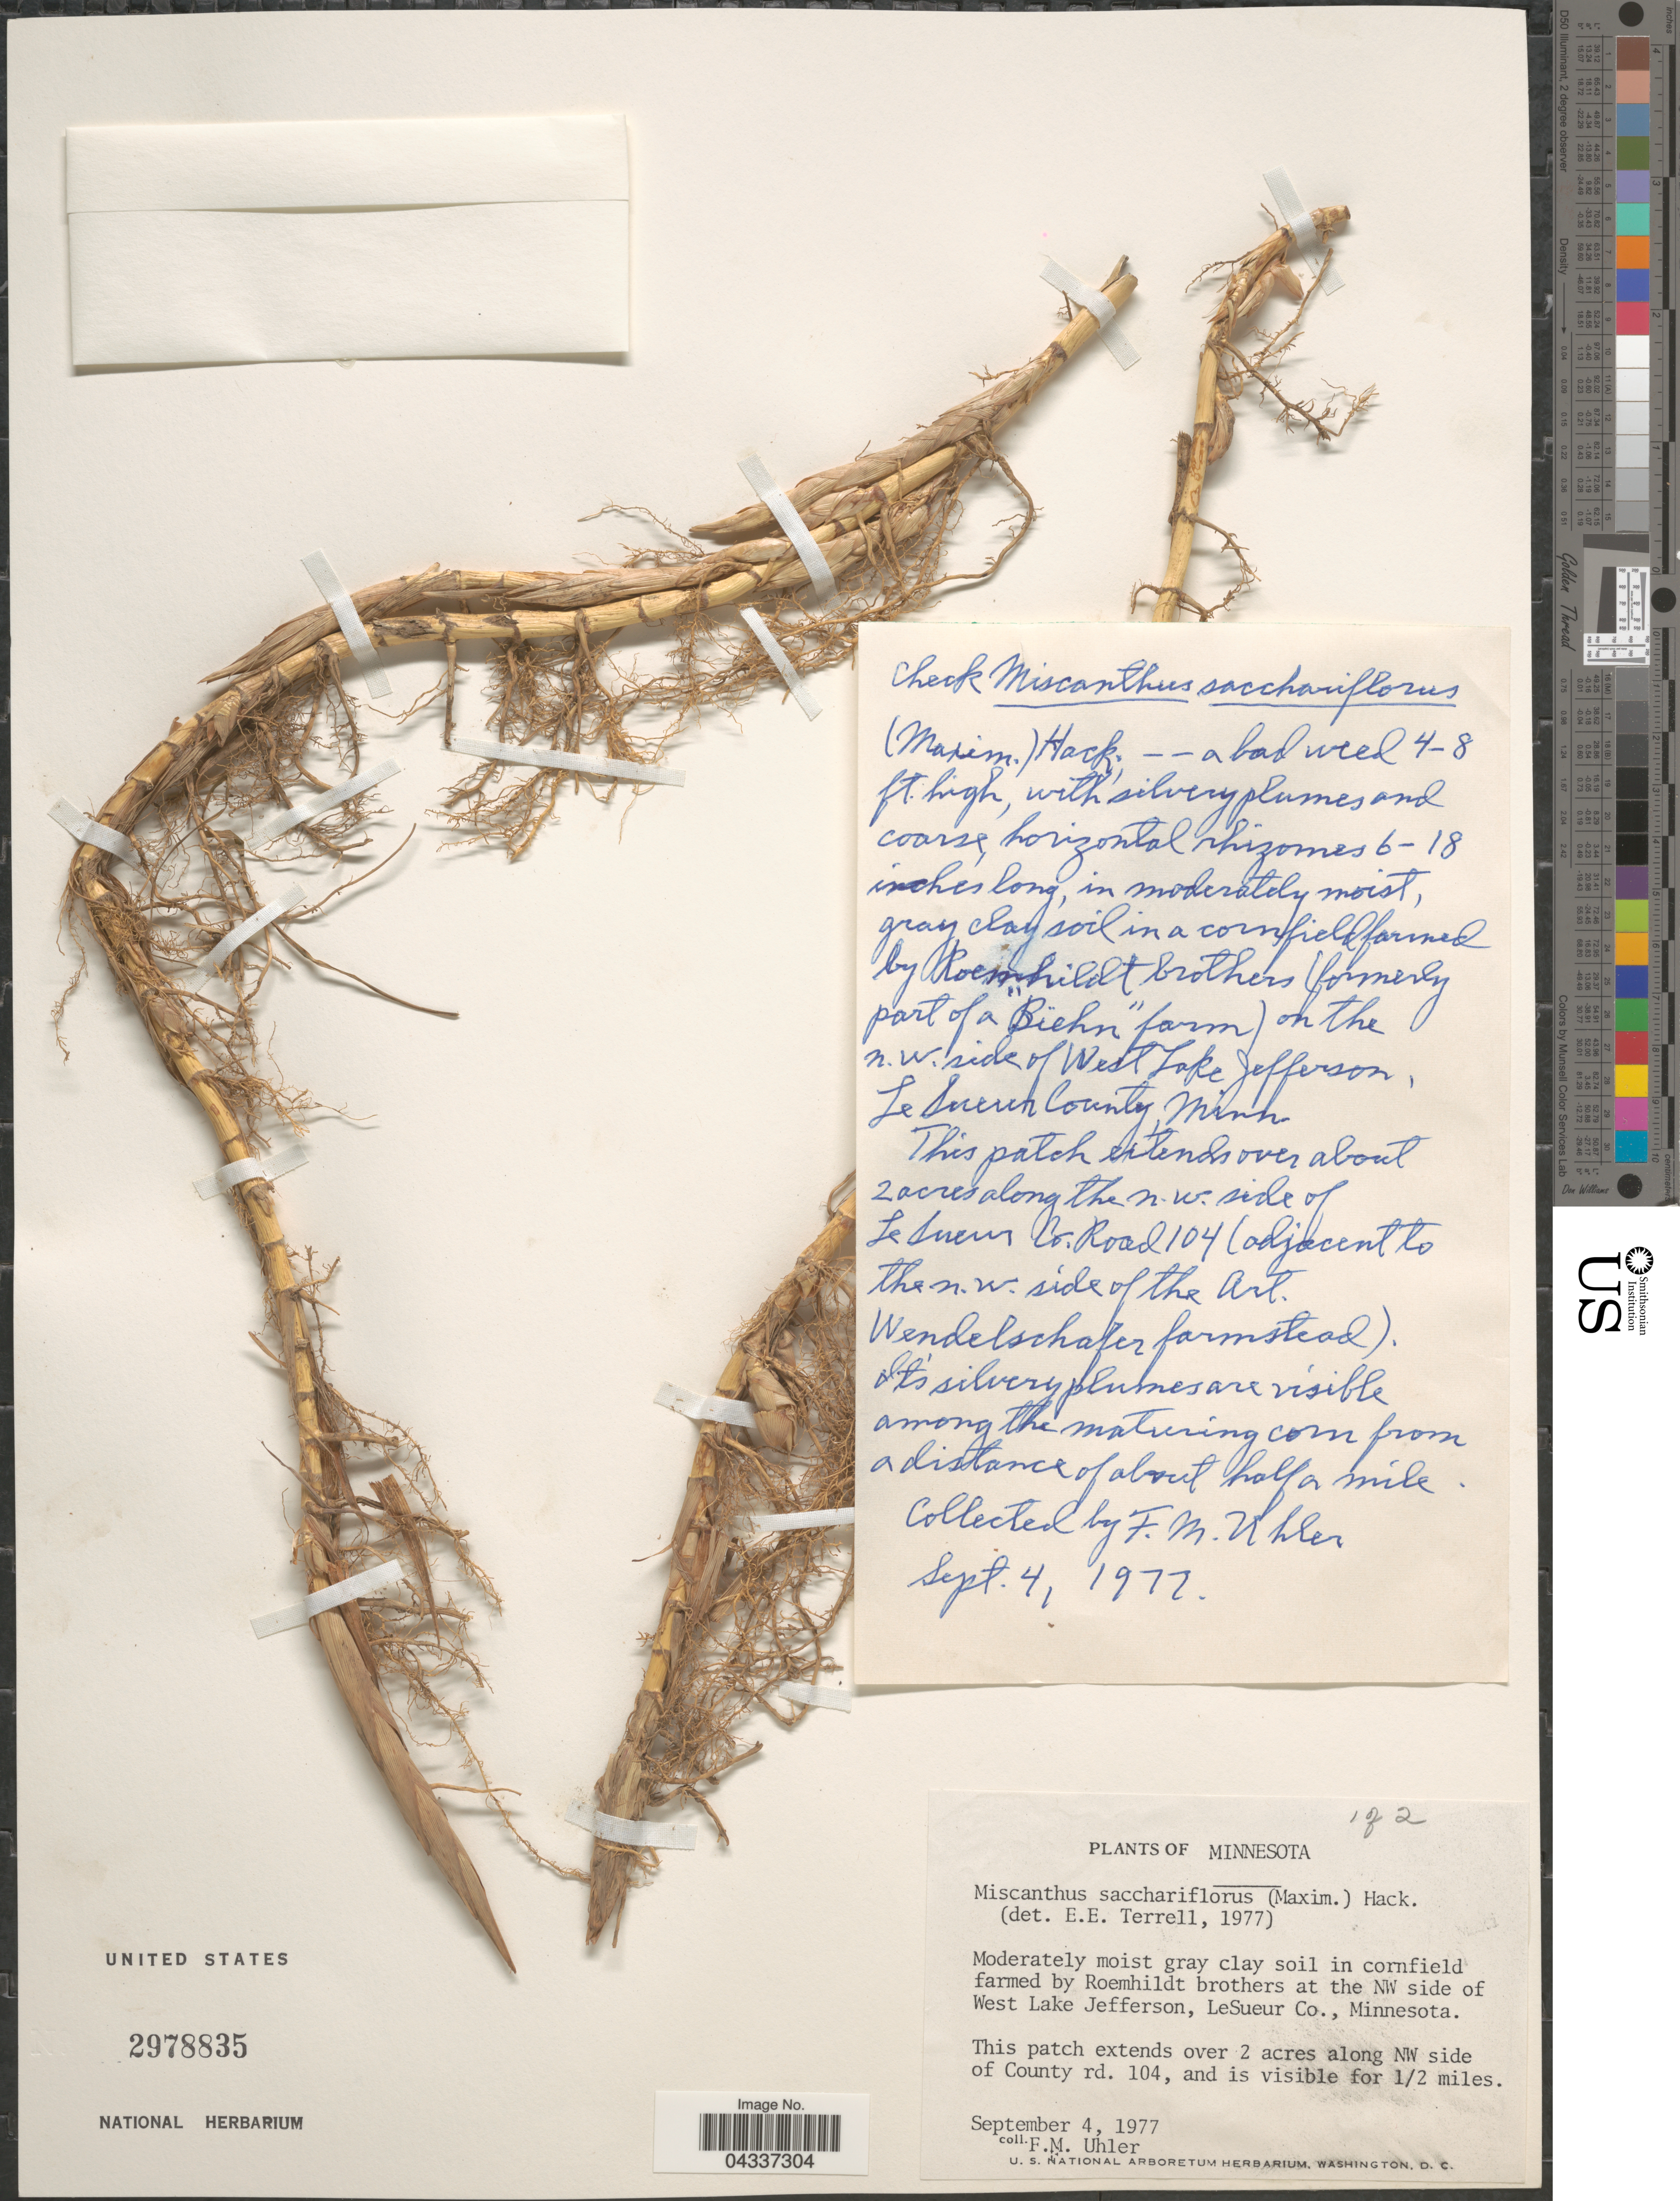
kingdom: Plantae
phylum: Tracheophyta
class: Liliopsida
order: Poales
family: Poaceae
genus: Miscanthus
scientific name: Miscanthus sacchariflorus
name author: (Maxim.) Hack.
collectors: F. M. Uhler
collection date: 1977-09-04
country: United States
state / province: Minnesota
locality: At the NW side of West Lake Jefferson, LeSueur Co. This patch extends over 2 acres along NW side of County rd. 104, and is visible for ½ miles.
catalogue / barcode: US 2978835